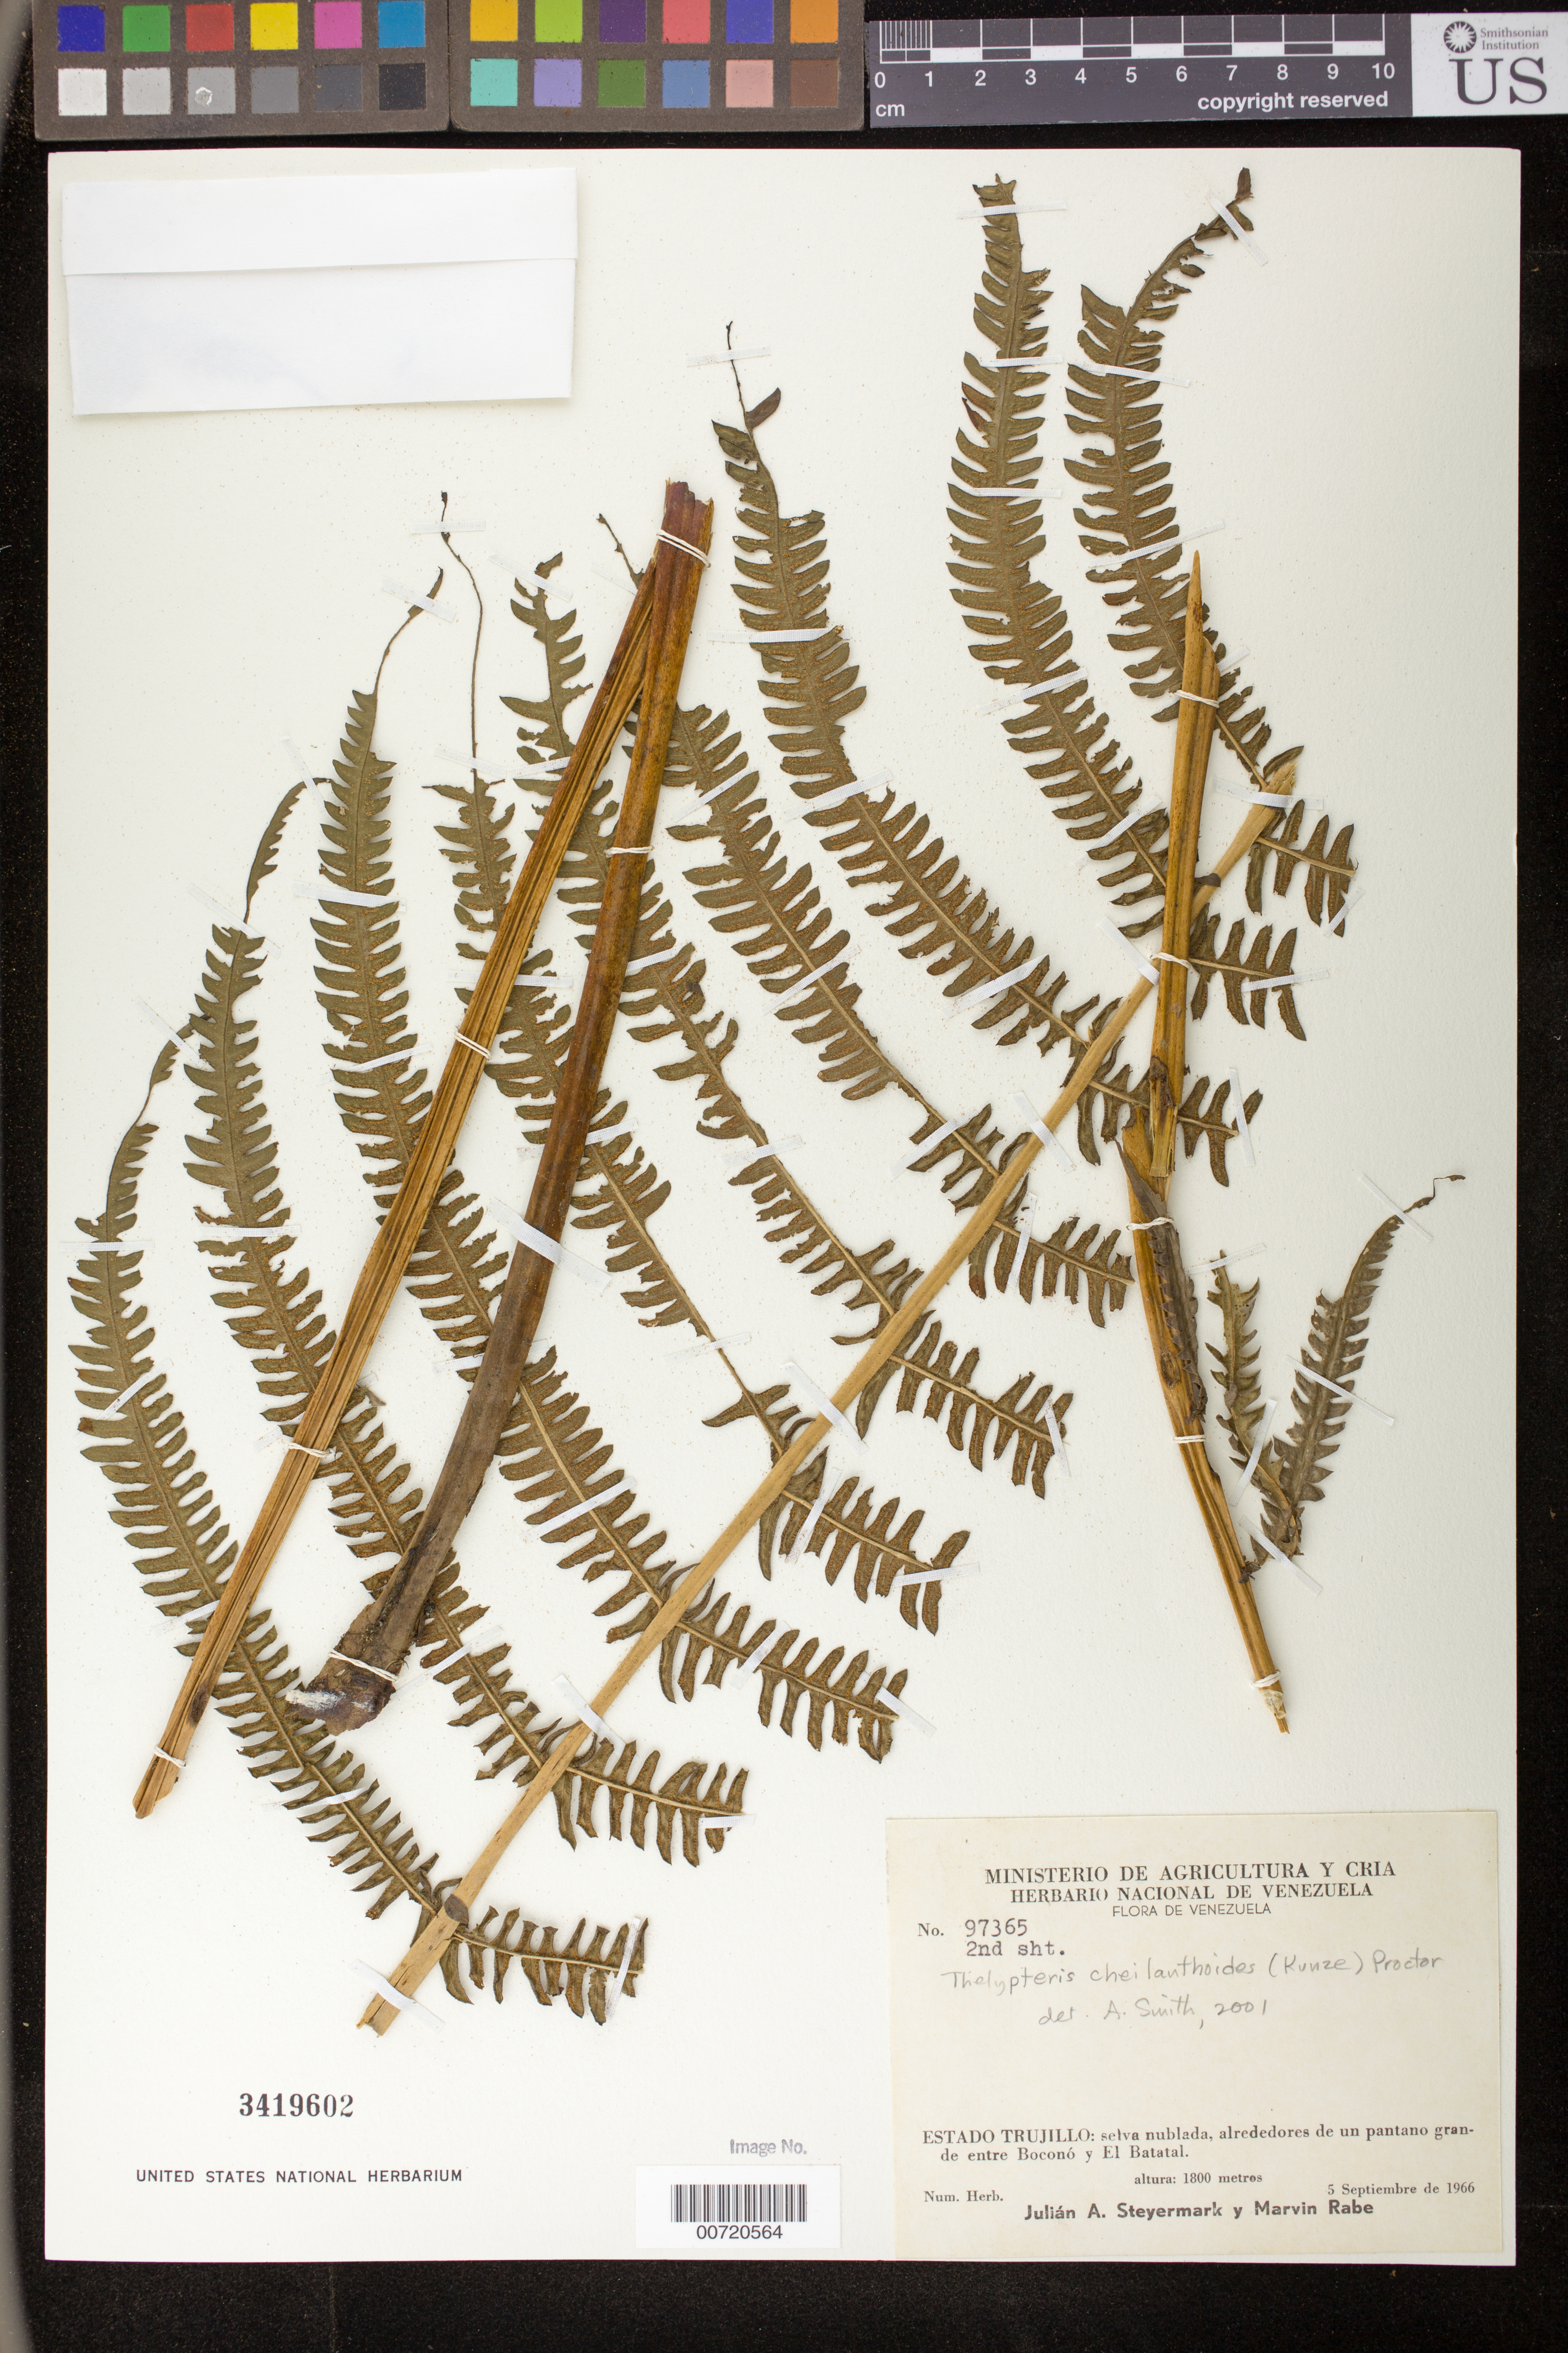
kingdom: Plantae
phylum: Tracheophyta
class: Polypodiopsida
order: Polypodiales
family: Thelypteridaceae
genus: Thelypteris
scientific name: Thelypteris cheilanthoides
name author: (Kunze) Proctor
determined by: Smith, Alan R., (UC)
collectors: J. Steyermark & M. Rabe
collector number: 97365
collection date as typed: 05 Sep 1966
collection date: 1966-09-05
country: Venezuela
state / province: Trujillo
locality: Selva nublada, alrededores de un pantano grande entre Boconó y El Batatal.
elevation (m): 1800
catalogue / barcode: US 3419602